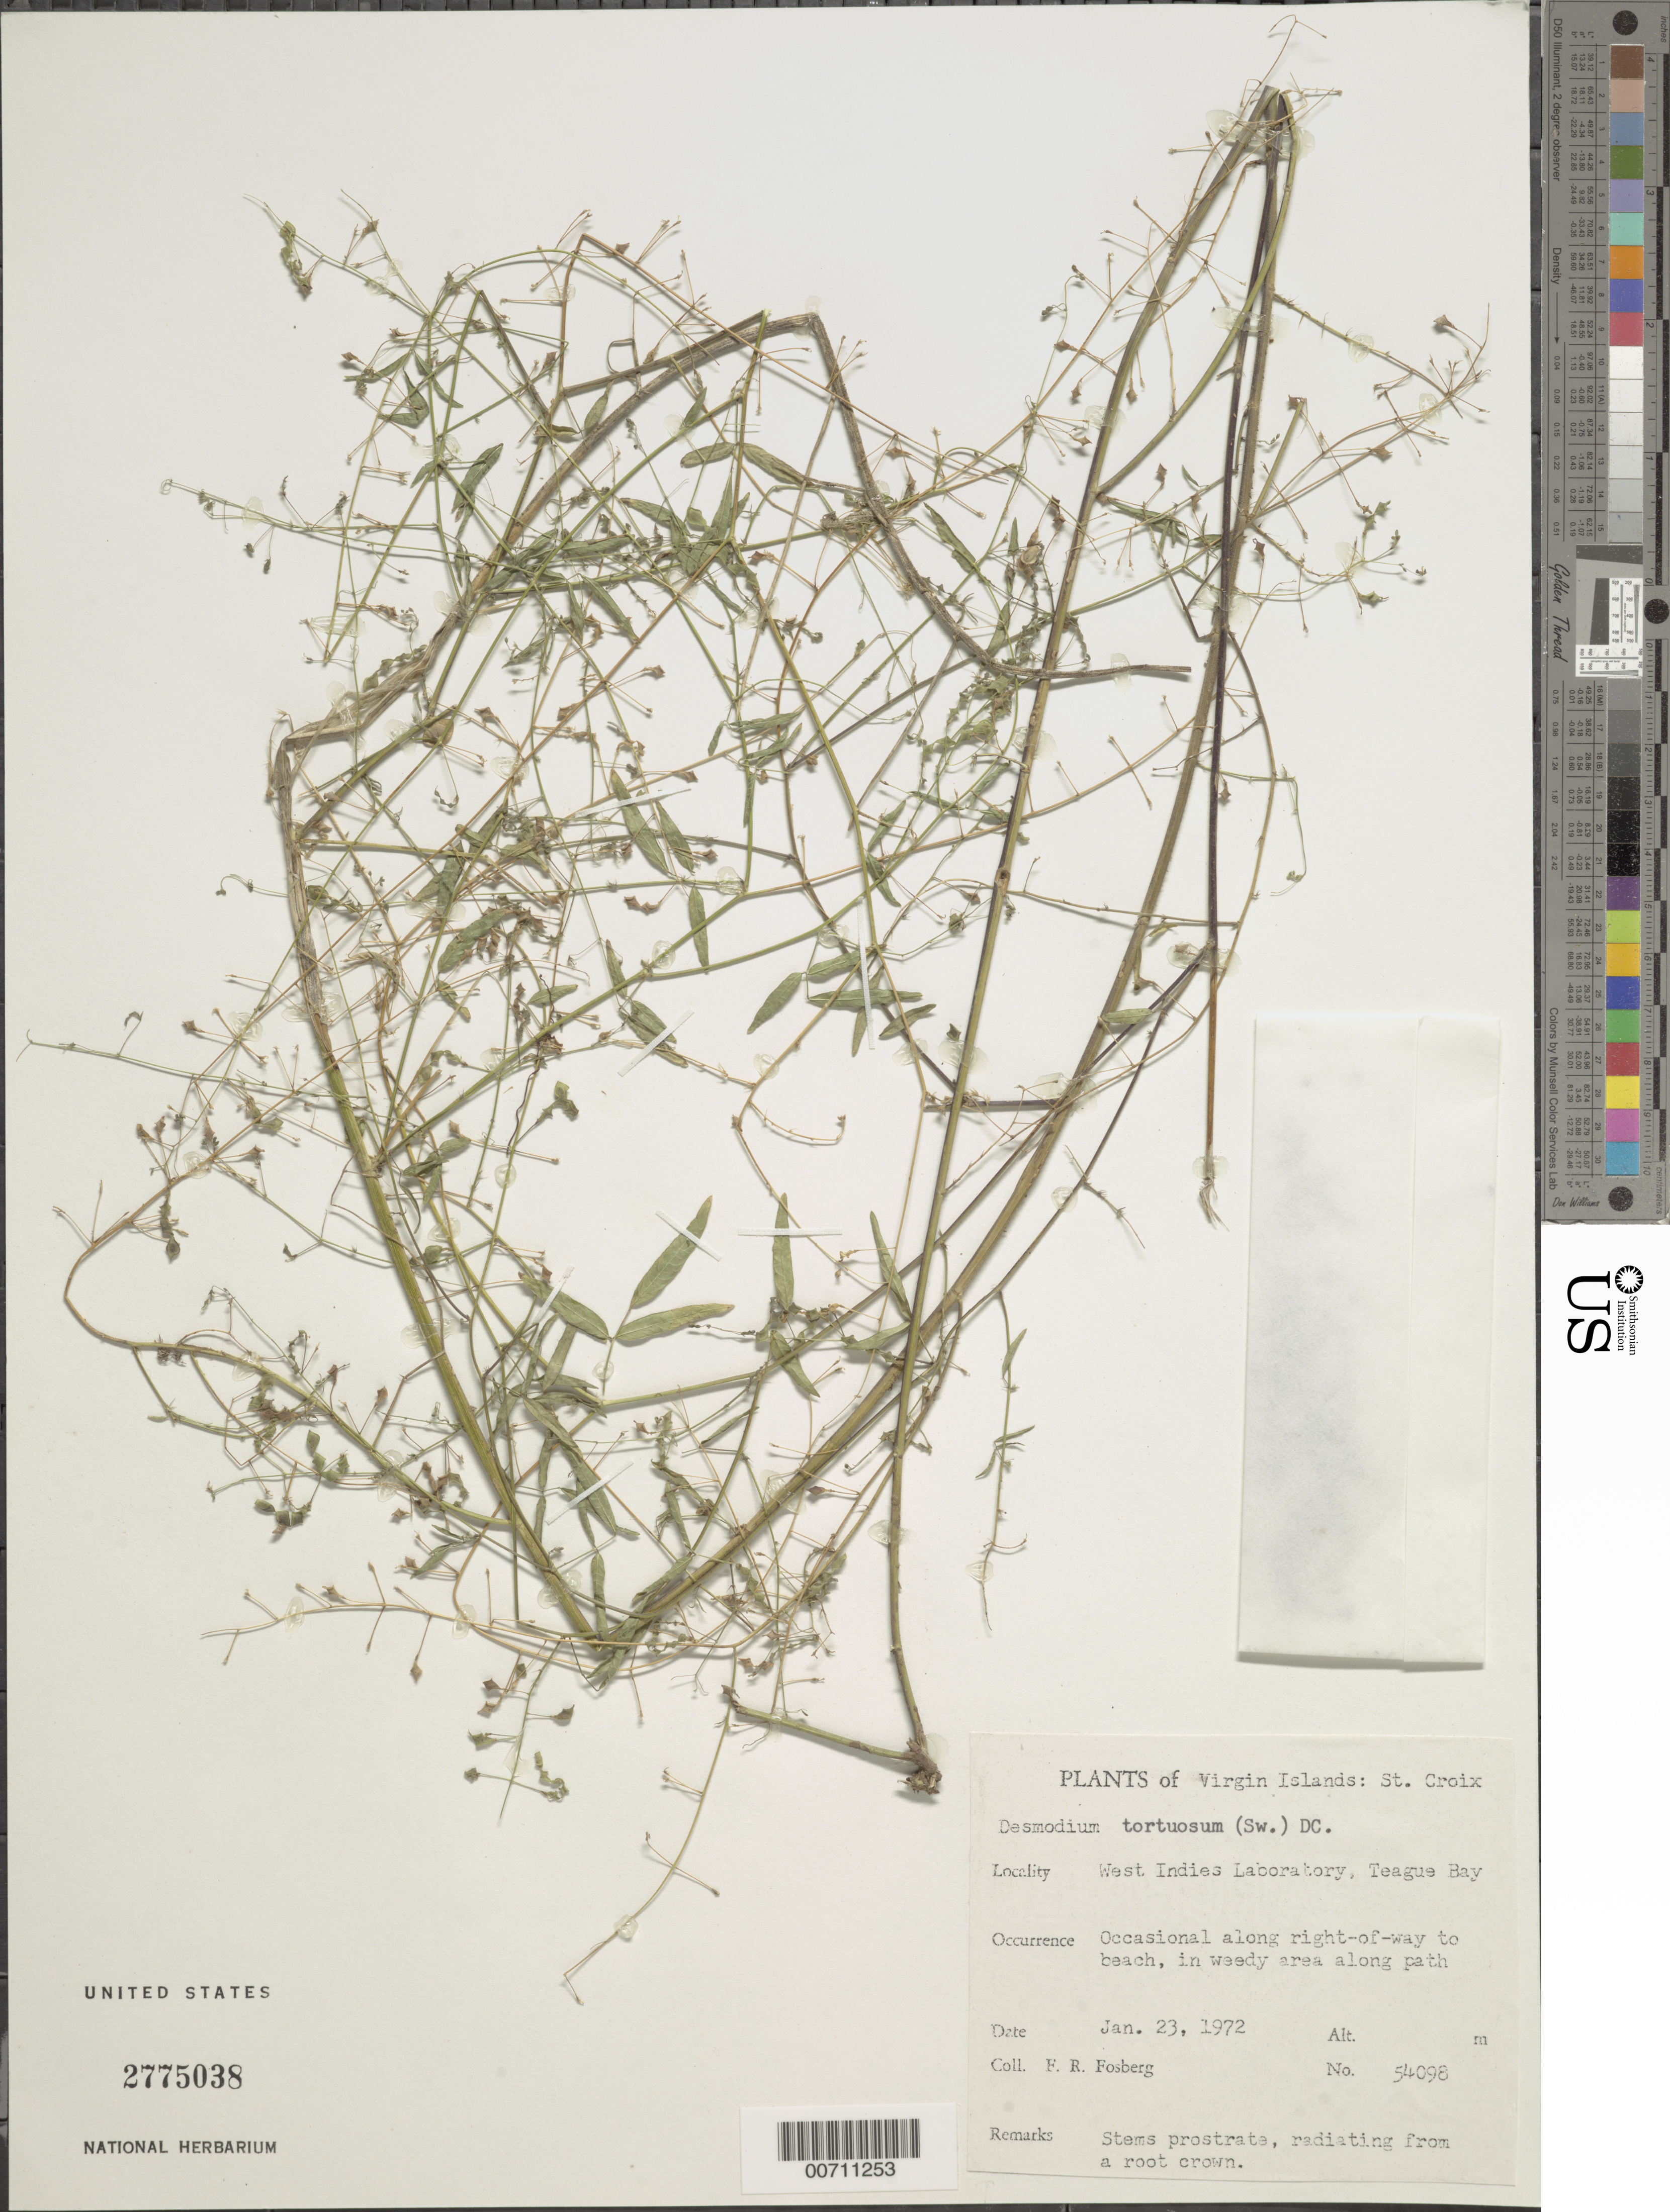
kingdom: Plantae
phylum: Tracheophyta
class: Magnoliopsida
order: Fabales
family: Fabaceae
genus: Desmodium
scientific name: Desmodium tortuosum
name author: (Sw.) DC.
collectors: F. R. Fosberg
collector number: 54098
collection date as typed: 23 Jan 1972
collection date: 1972-01-23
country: U.S. Virgin Islands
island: St. Croix Island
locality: Teague Bay, West Indies Lab.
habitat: Along right-of-way to beach, in weedy area along path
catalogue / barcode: US 2775038